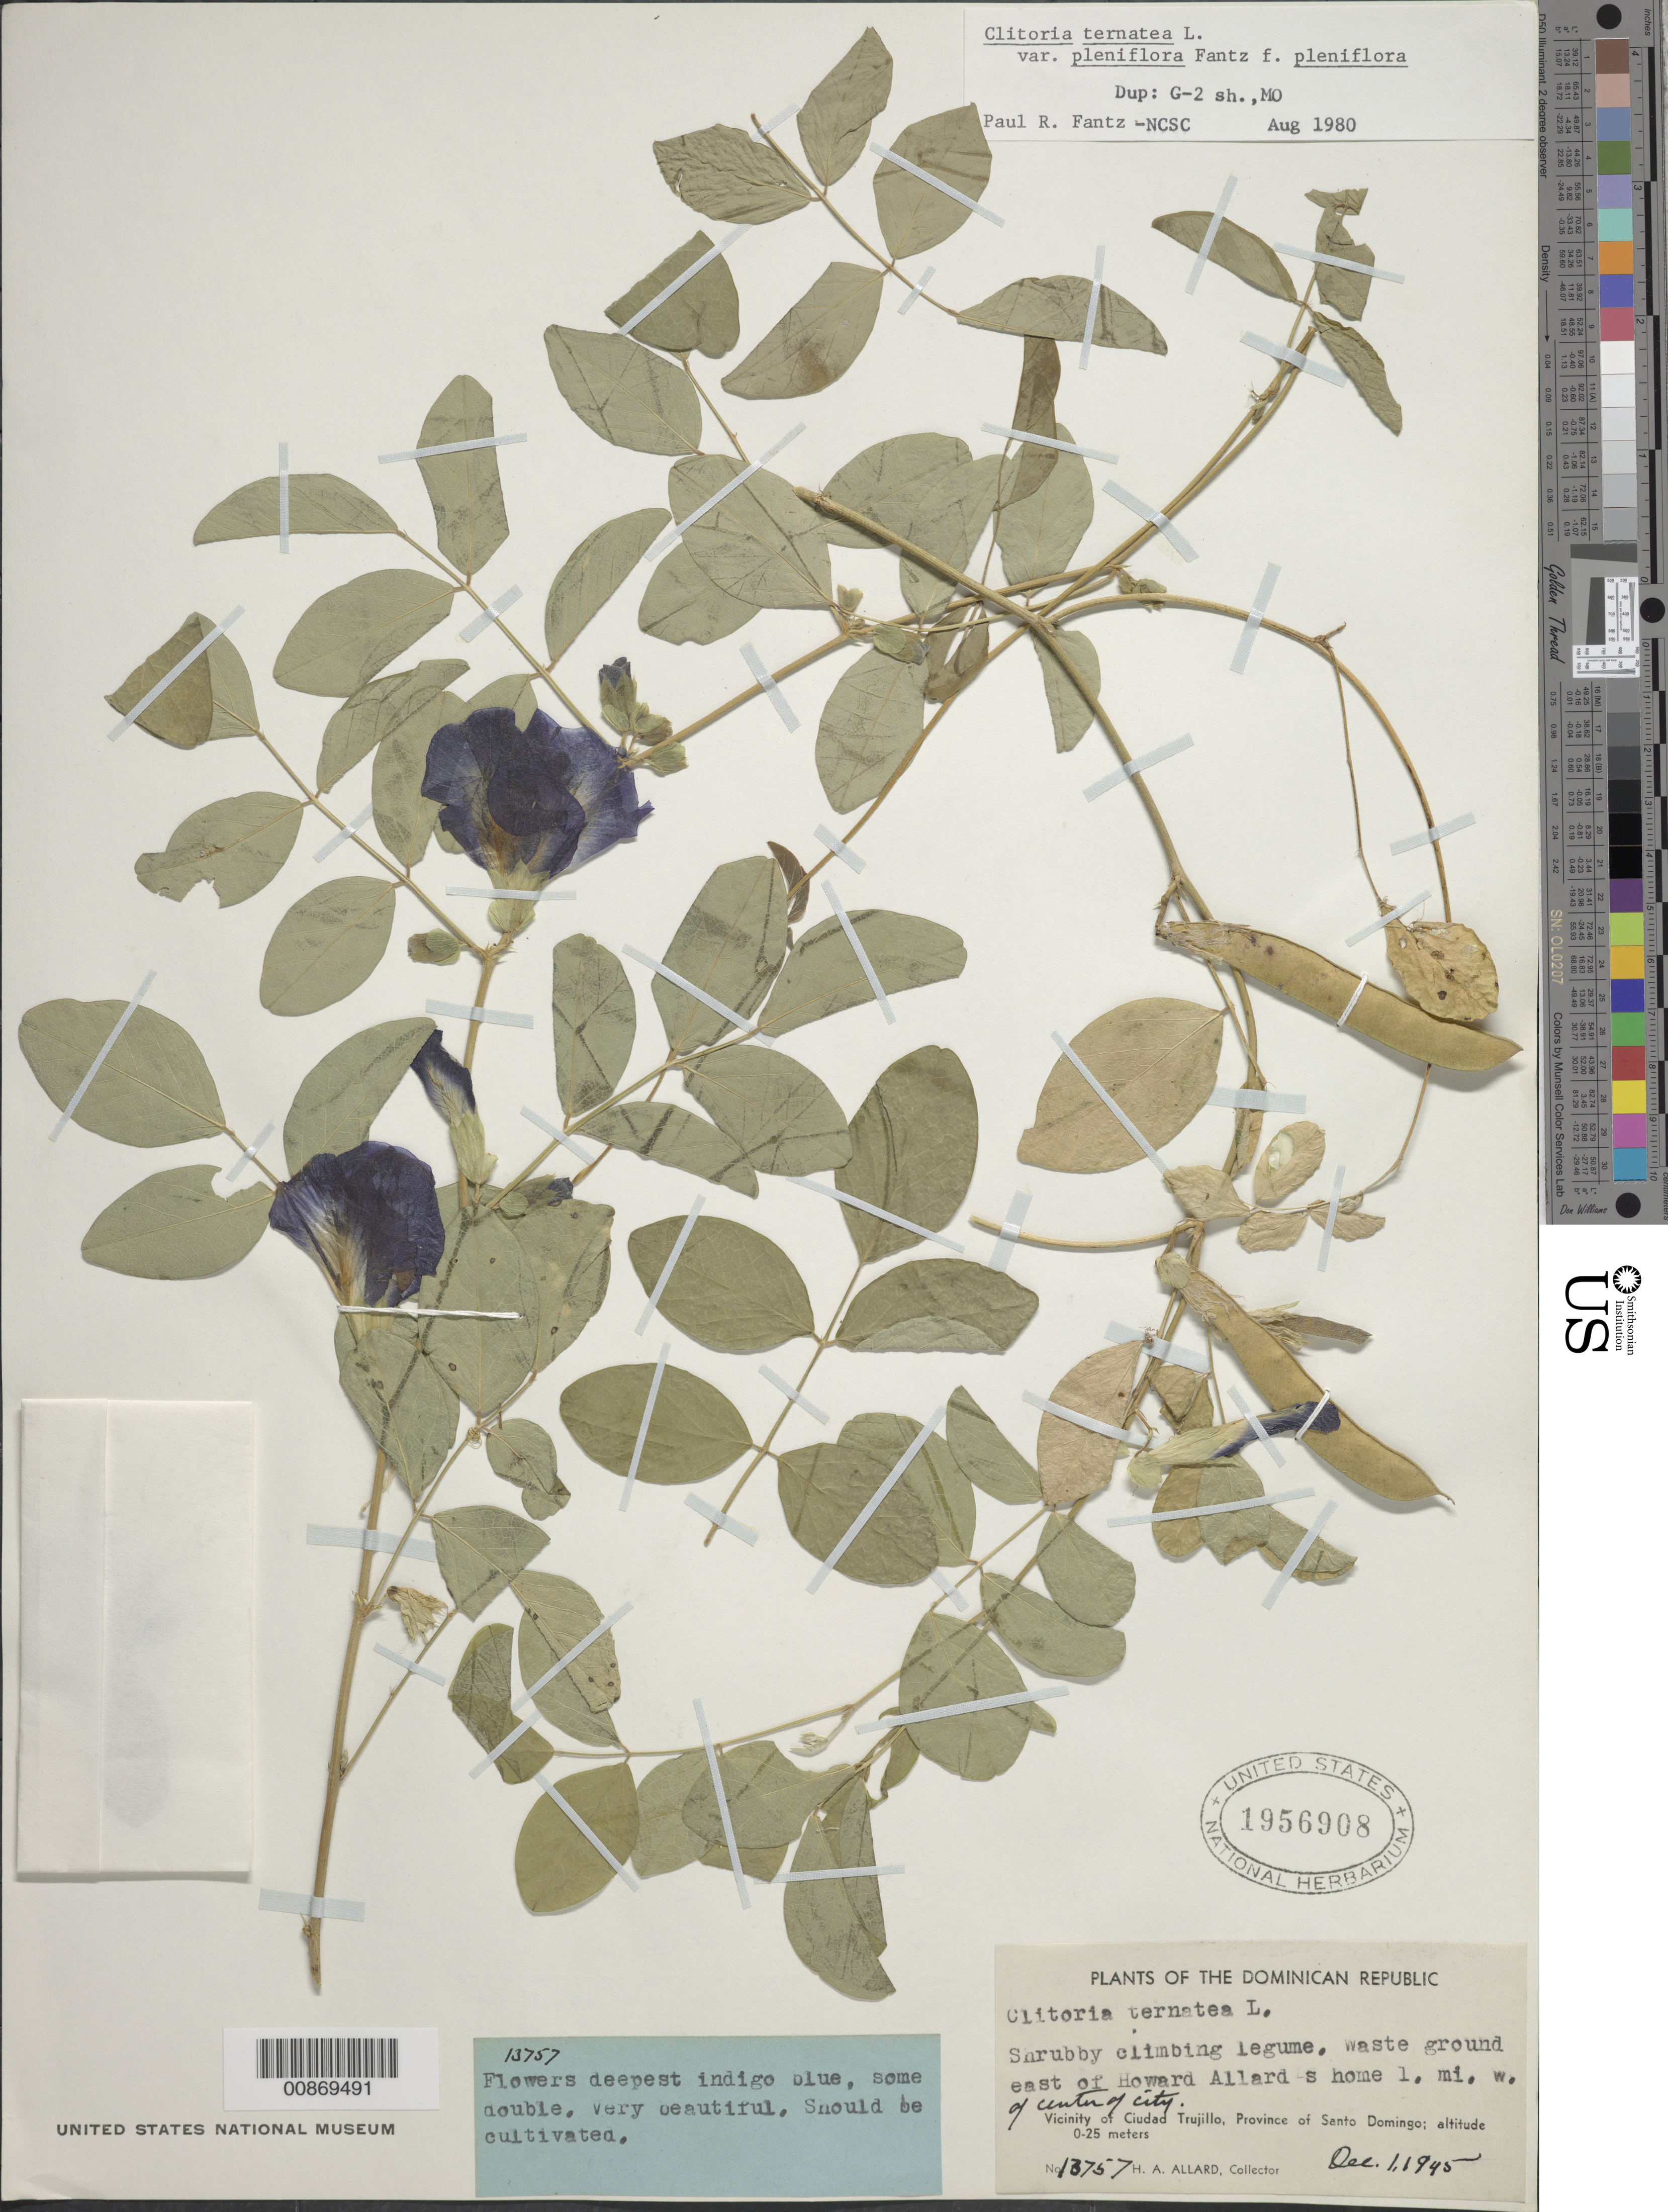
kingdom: Plantae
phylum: Tracheophyta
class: Magnoliopsida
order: Fabales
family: Fabaceae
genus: Clitoria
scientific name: Clitoria ternatea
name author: L.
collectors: H. A. Allard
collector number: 13757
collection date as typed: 01 Dec 1945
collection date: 1945-12-01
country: Dominican Republic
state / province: Distrito Nacional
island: Hispaniola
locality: Vicinity of Ciudad Trujillo, Province of Santo Domingo (obsolete). Waste ground east of Howard Allard's home, 1 mi. W of center of city.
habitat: Waste ground.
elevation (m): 0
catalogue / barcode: US 1956908